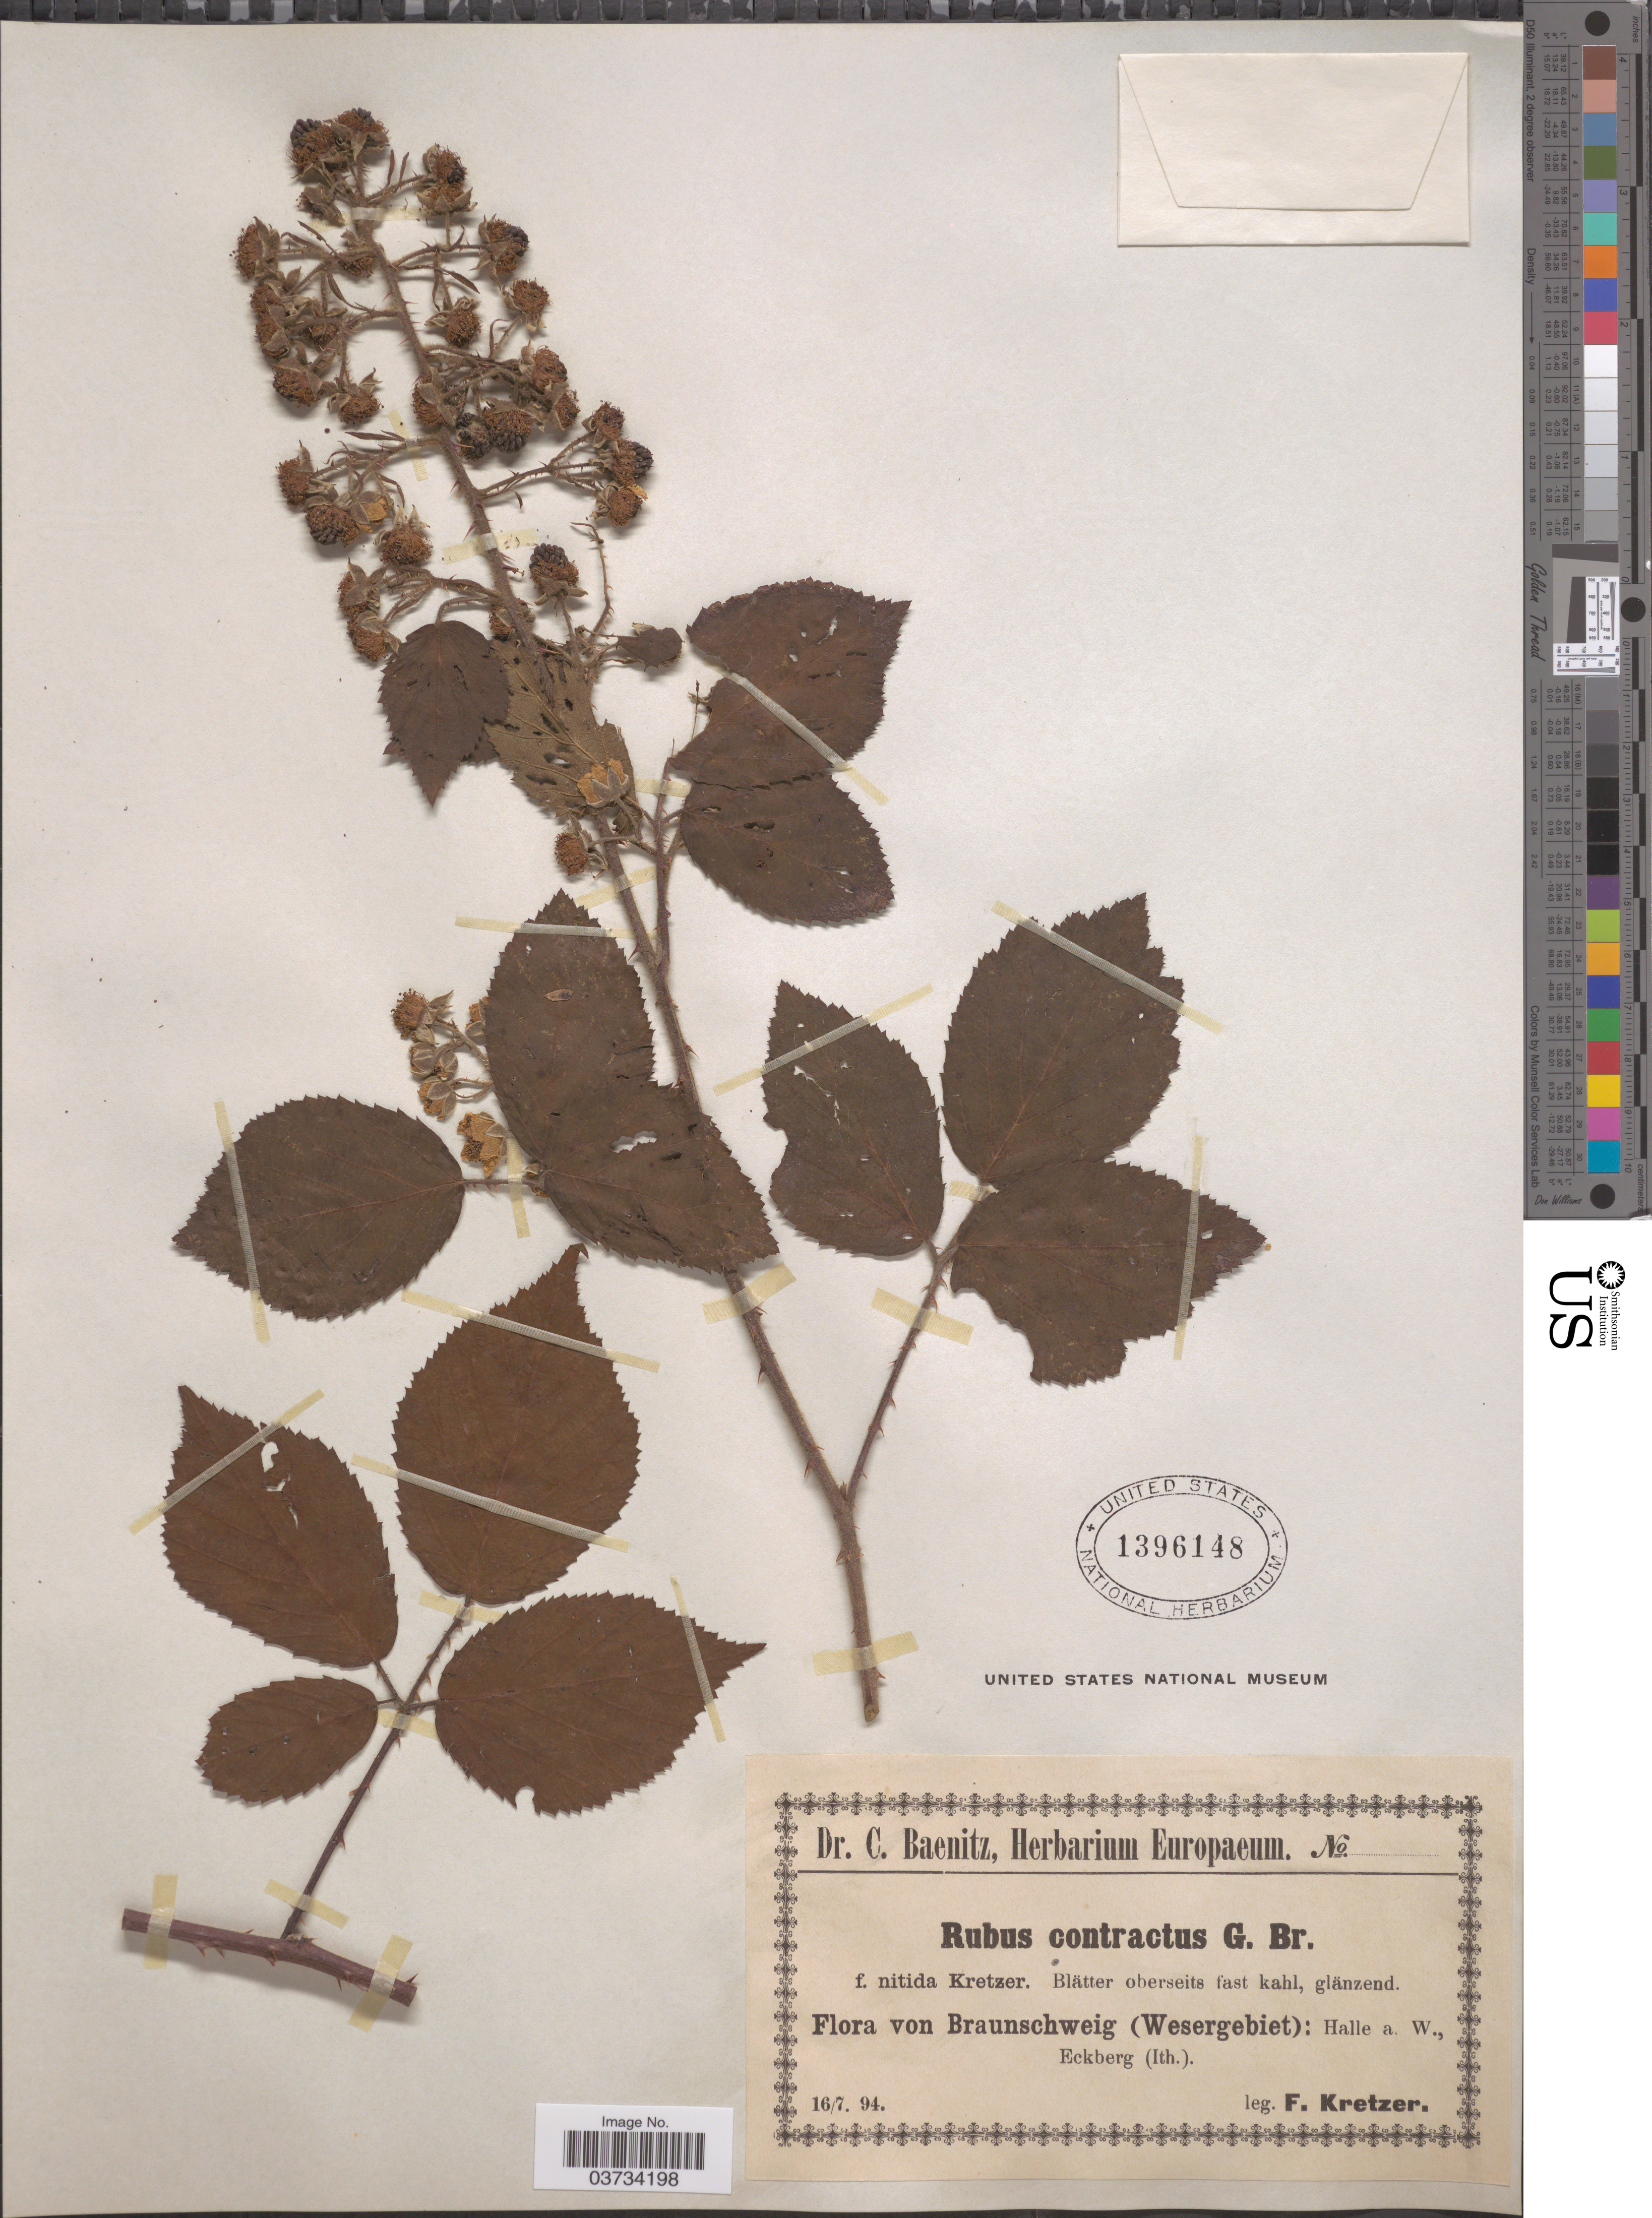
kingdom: Plantae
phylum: Tracheophyta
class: Magnoliopsida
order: Rosales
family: Rosaceae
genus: Rubus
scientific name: Rubus contractus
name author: G. Braun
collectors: F. Kretzer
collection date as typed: Transcribed d/m/y: 16/7/94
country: Germany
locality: Braunschweig (Wesergebiet): Halle a. W., Eckberg (Ith.).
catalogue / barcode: US 1396148